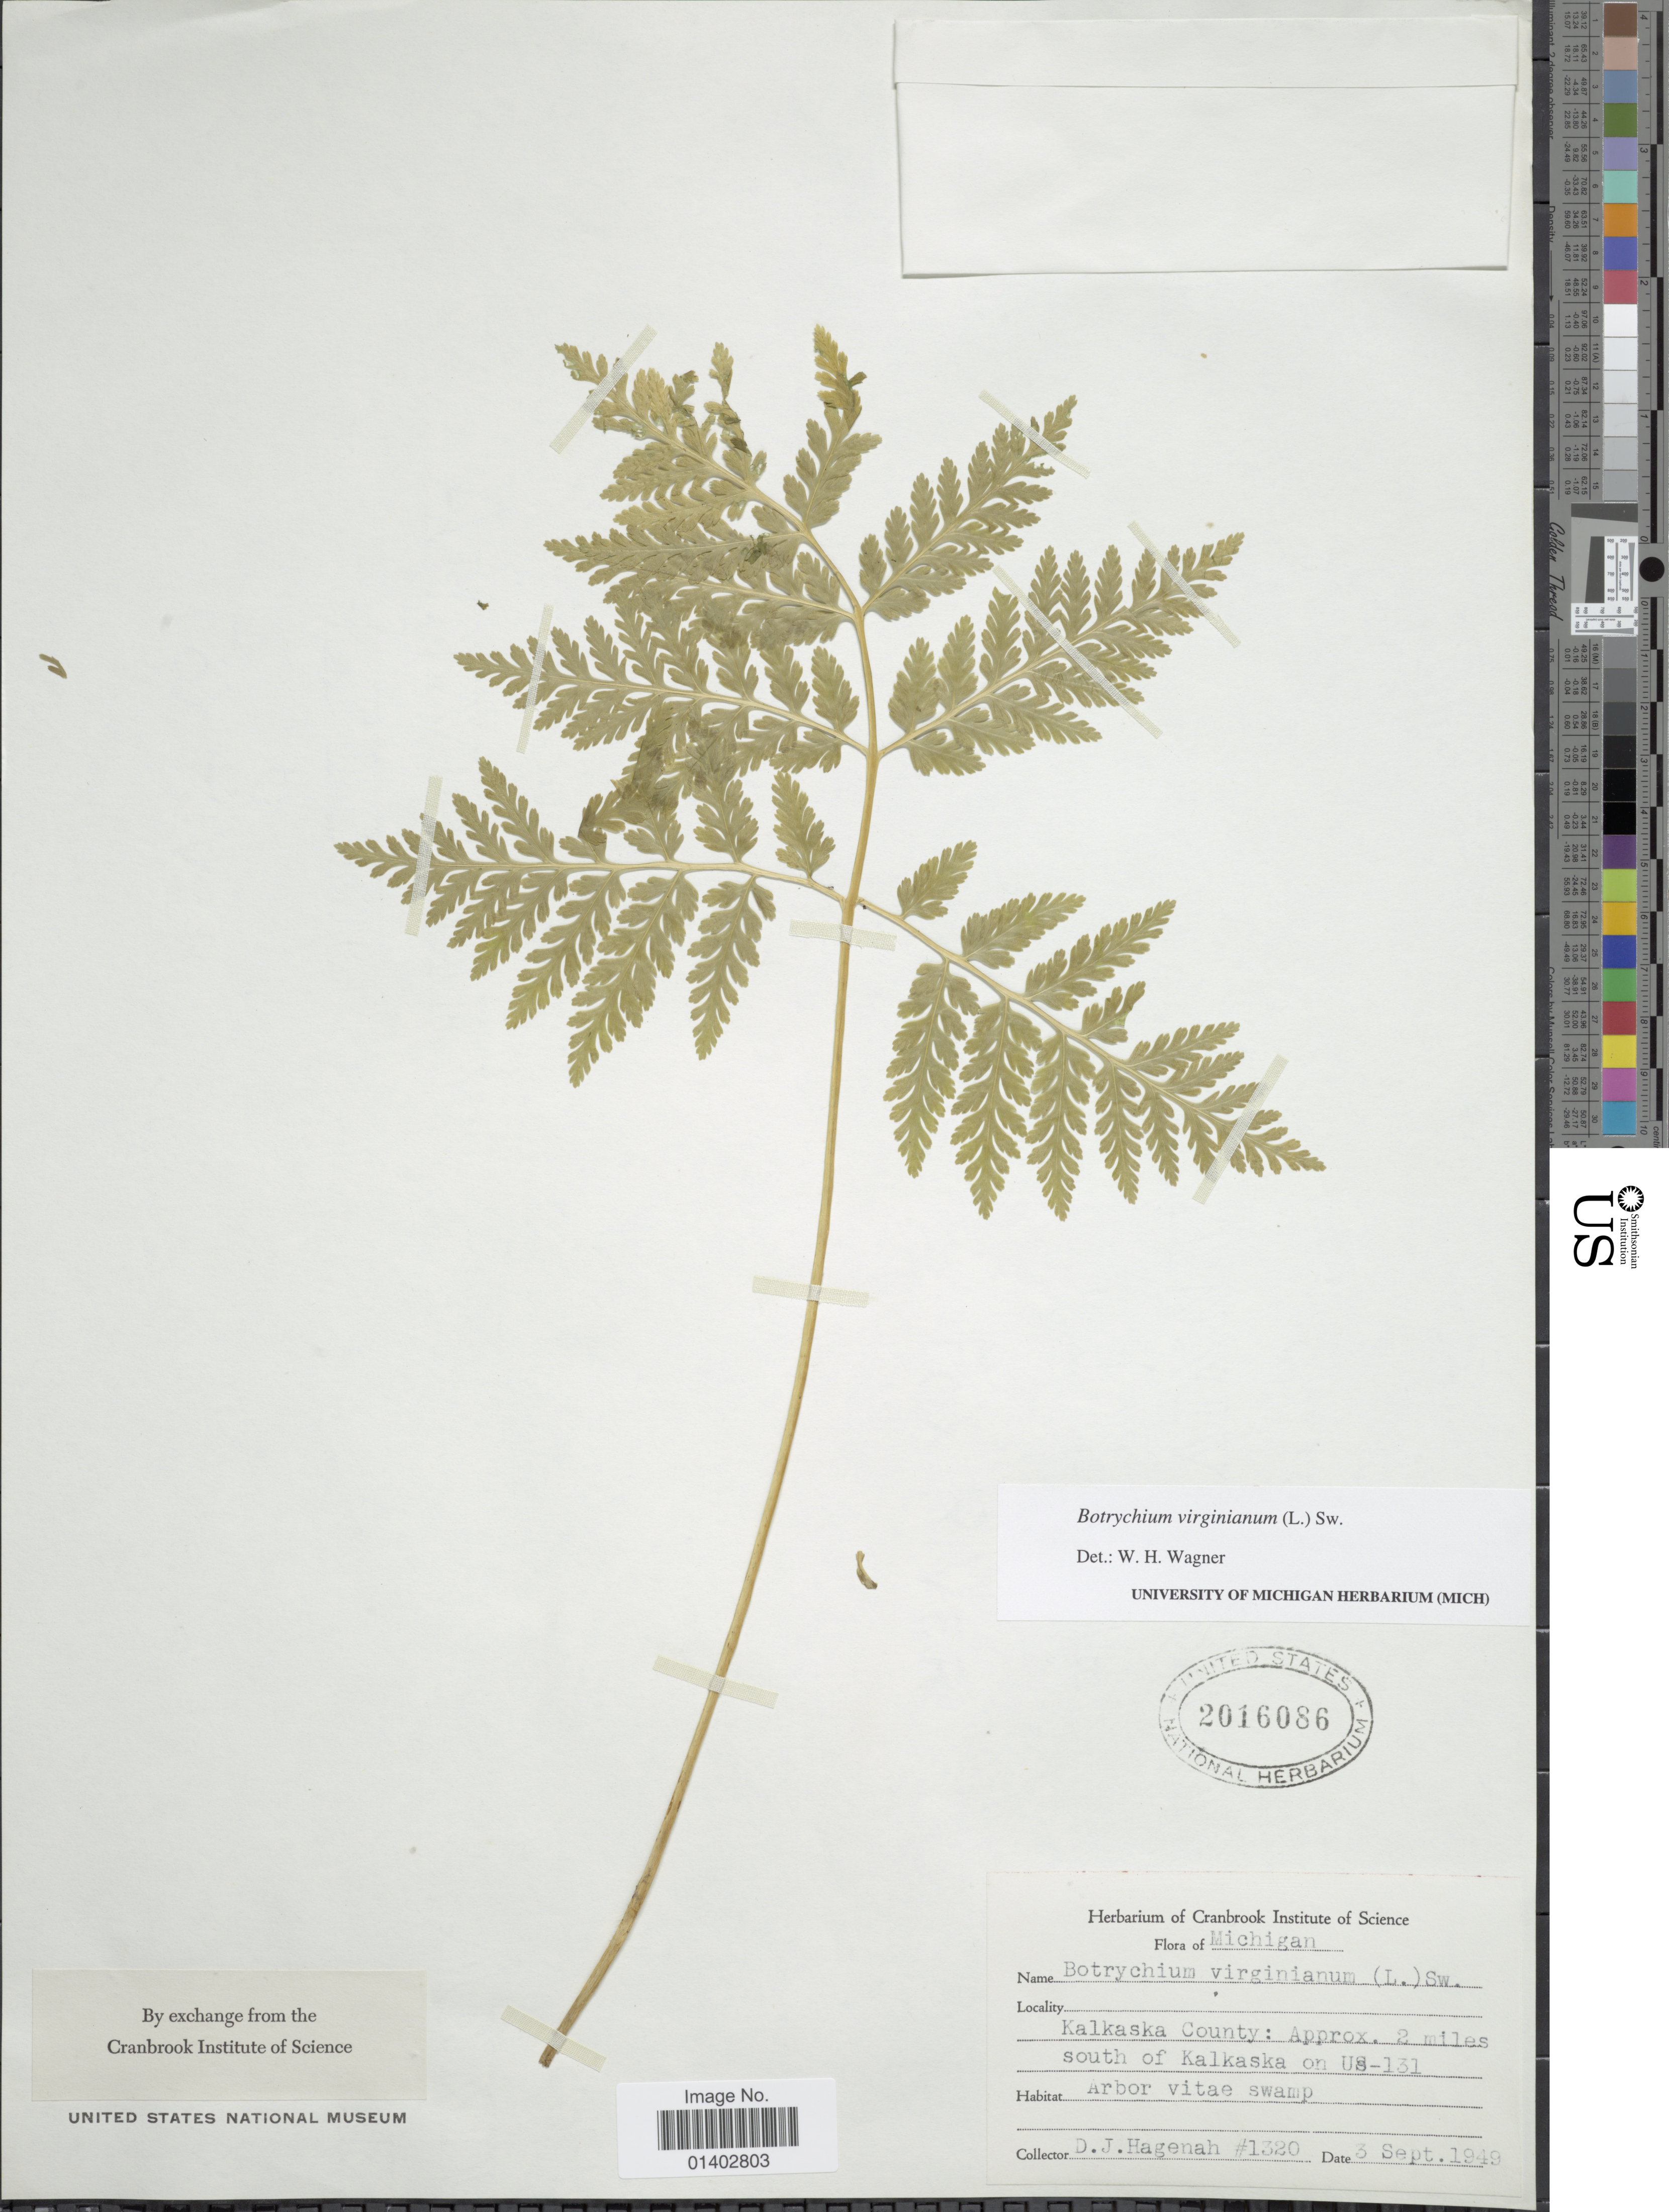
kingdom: Plantae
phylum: Tracheophyta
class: Polypodiopsida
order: Ophioglossales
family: Ophioglossaceae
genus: Botrychium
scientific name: Botrychium virginianum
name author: (L.) Sw.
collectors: D. Hagenah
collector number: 1320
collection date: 1949-09-03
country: United States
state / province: Michigan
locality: Kalkaska County: Approx. 2 miles south of Kalkaska on US-131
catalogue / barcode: US 2016086